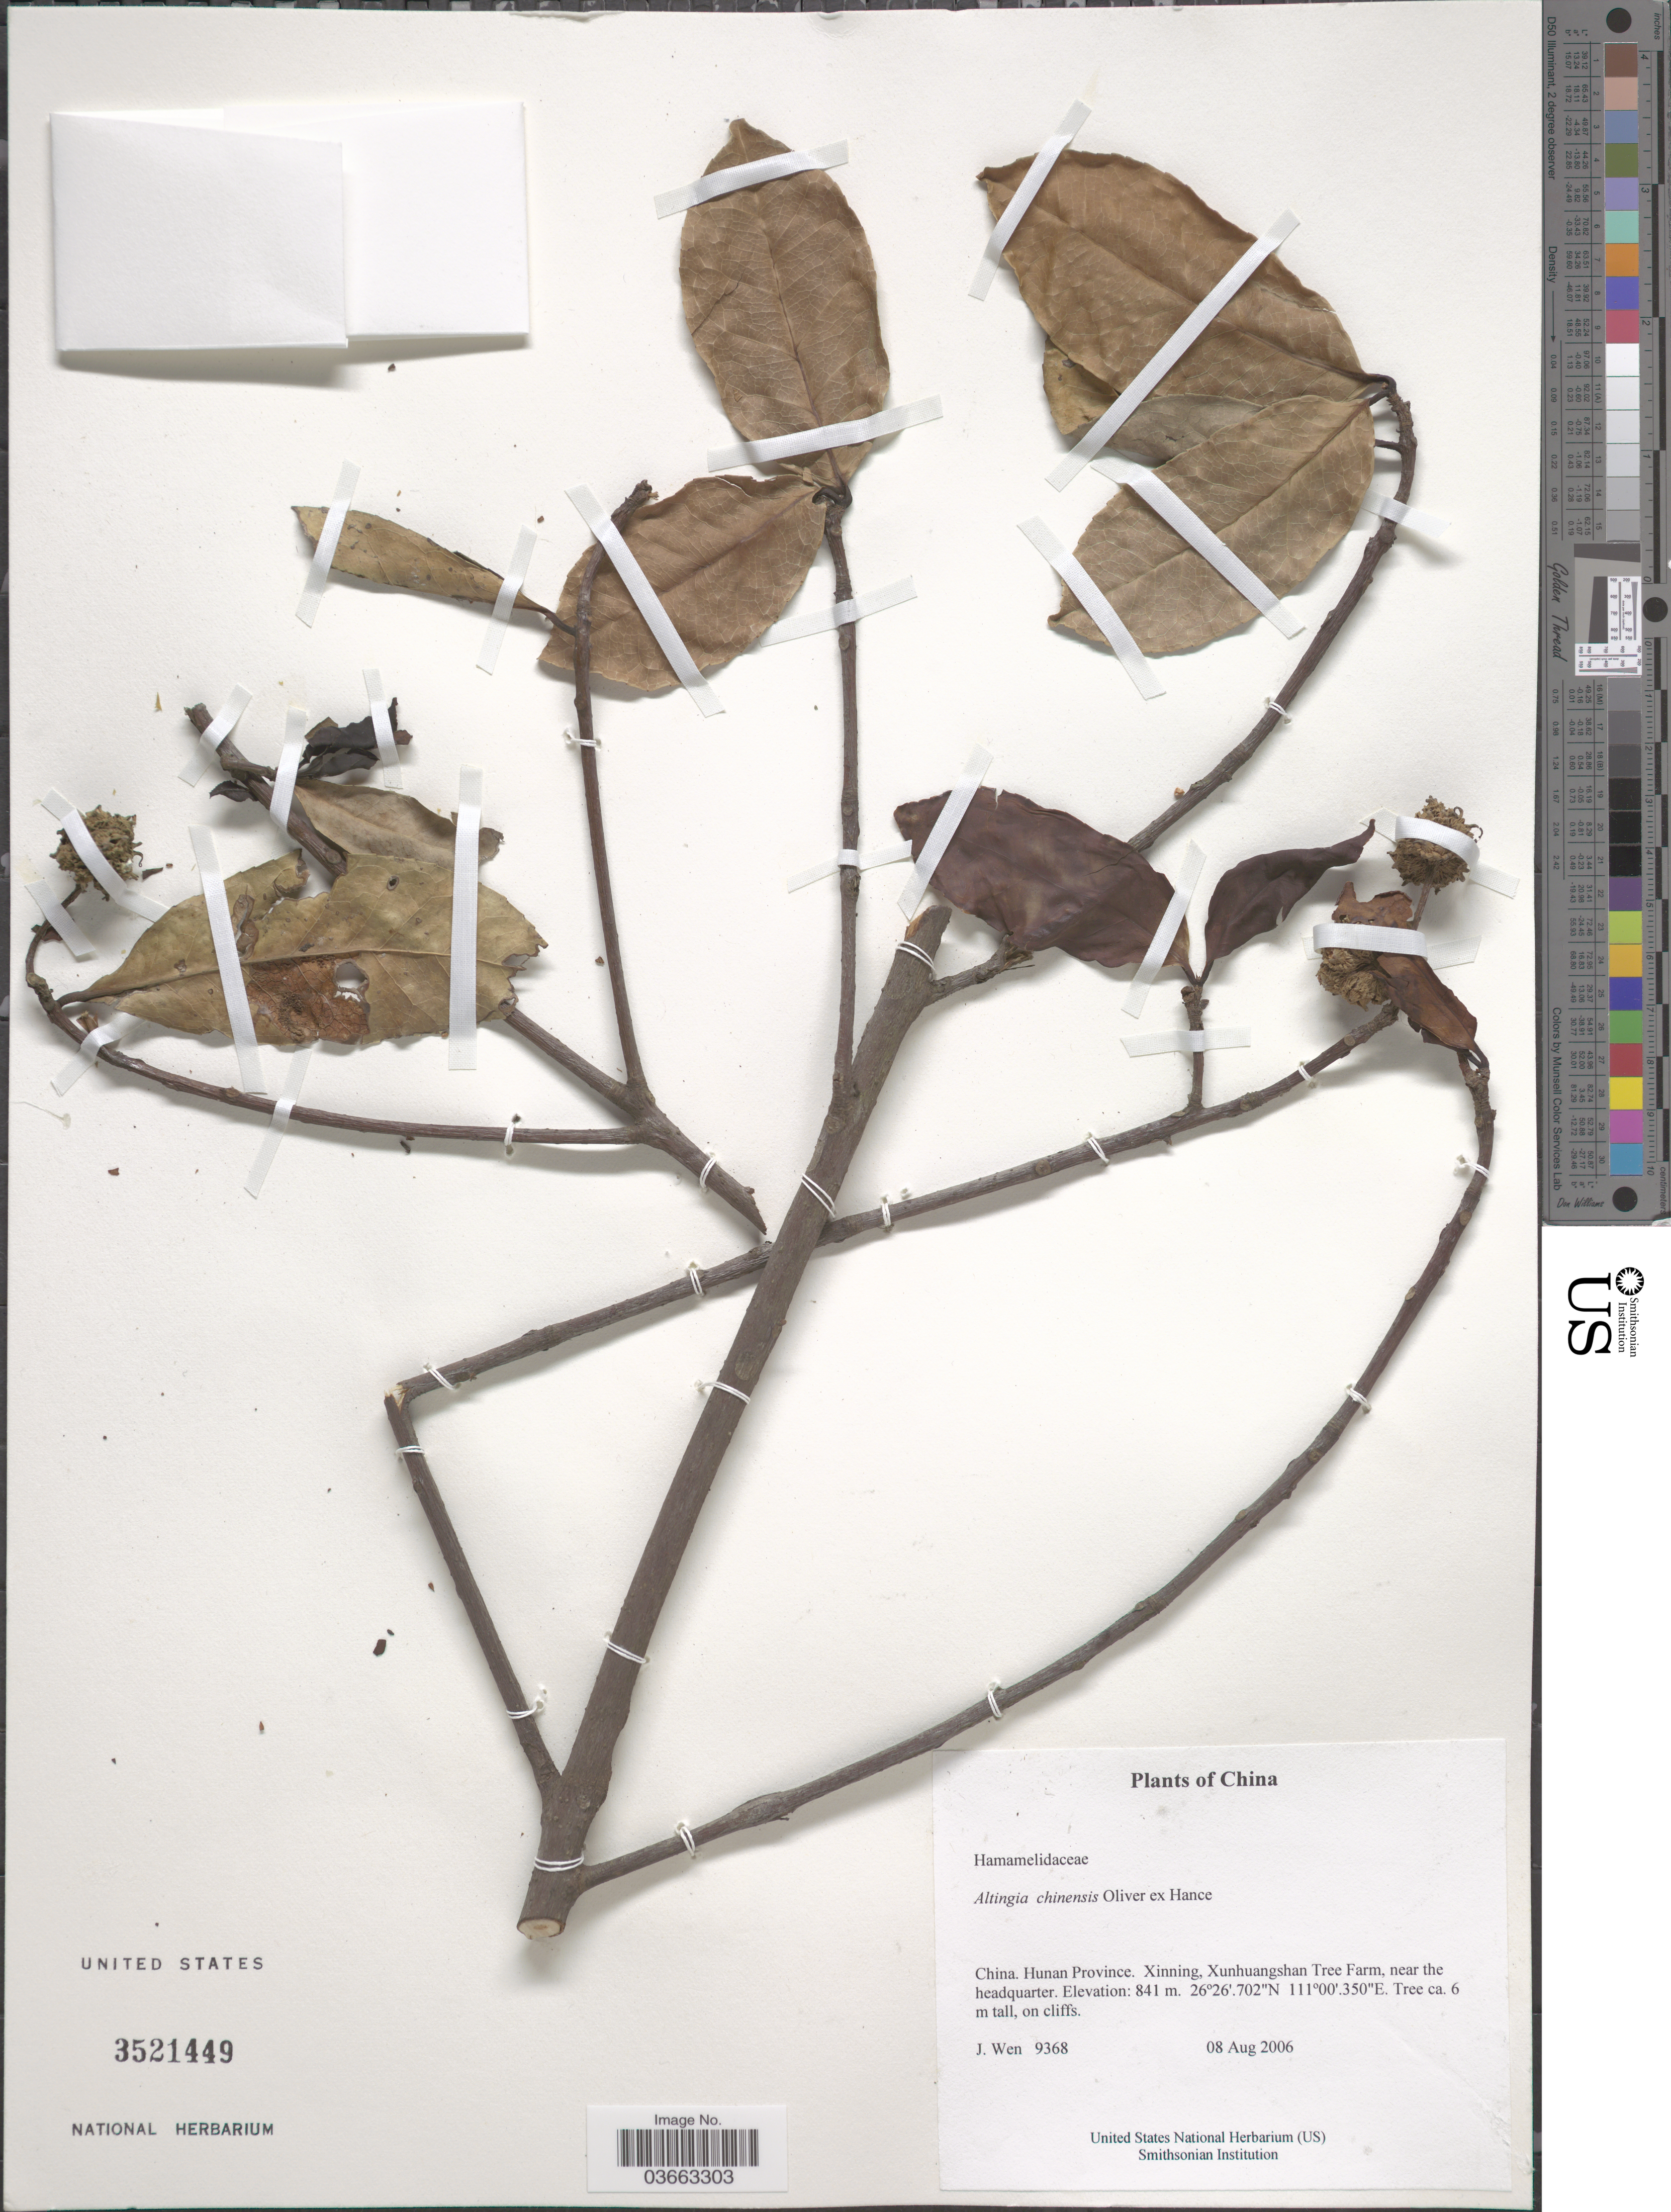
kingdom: Plantae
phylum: Tracheophyta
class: Magnoliopsida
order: Saxifragales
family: Altingiaceae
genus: Liquidambar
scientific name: Liquidambar chinensis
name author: Champ.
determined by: Strong, Mark T., (BOT), Smithsonian Institution - National Museum of Natural History (UNITED STATES)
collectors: J. Wen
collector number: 9368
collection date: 2006-08-08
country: China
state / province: Hunan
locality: Xinning, Xunhuangshan Tree Farm, near the headquarter.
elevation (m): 841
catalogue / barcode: US 3521449